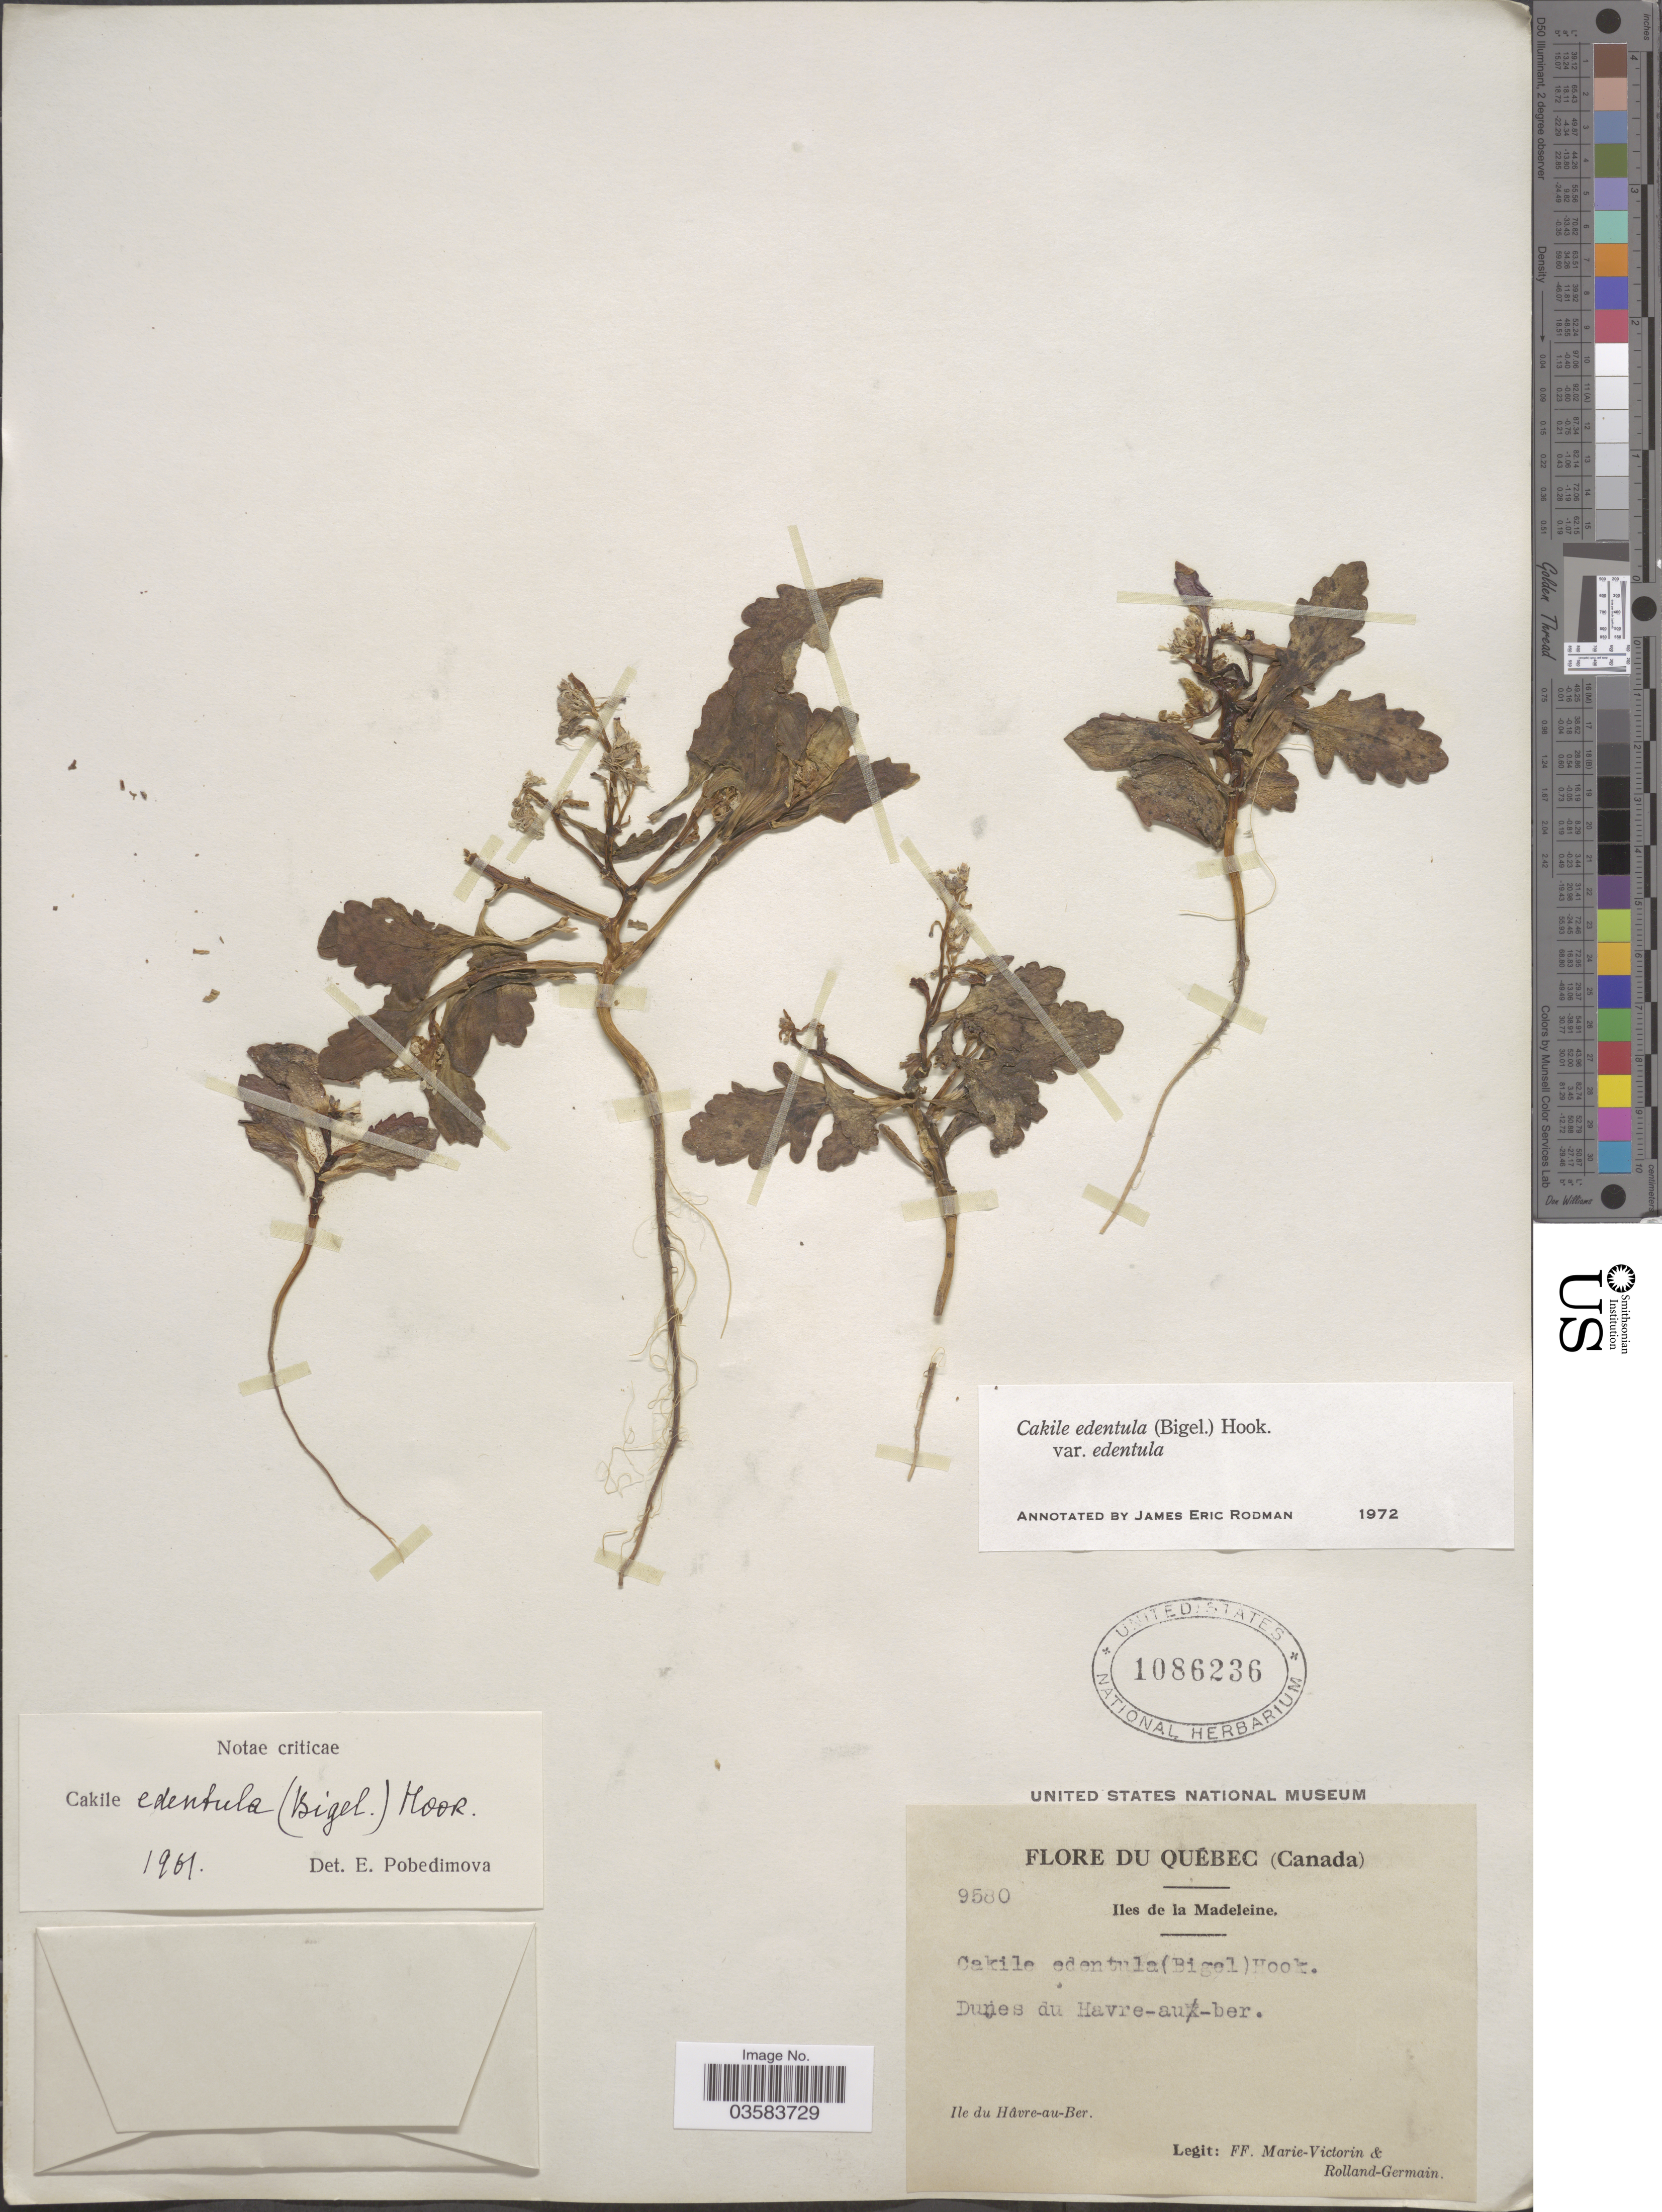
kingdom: Plantae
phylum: Tracheophyta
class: Magnoliopsida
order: Brassicales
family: Brassicaceae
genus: Cakile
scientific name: Cakile edentula var. edentula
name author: (Bigelow) Hook.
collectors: F. Marie-Victorin & Rolland-Germain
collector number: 9580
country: Canada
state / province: Quebec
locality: Iles de la Madeleine. Dunes du Havre-au-ber. Ile du Hâvre-au-Ber.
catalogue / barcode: US 1086236